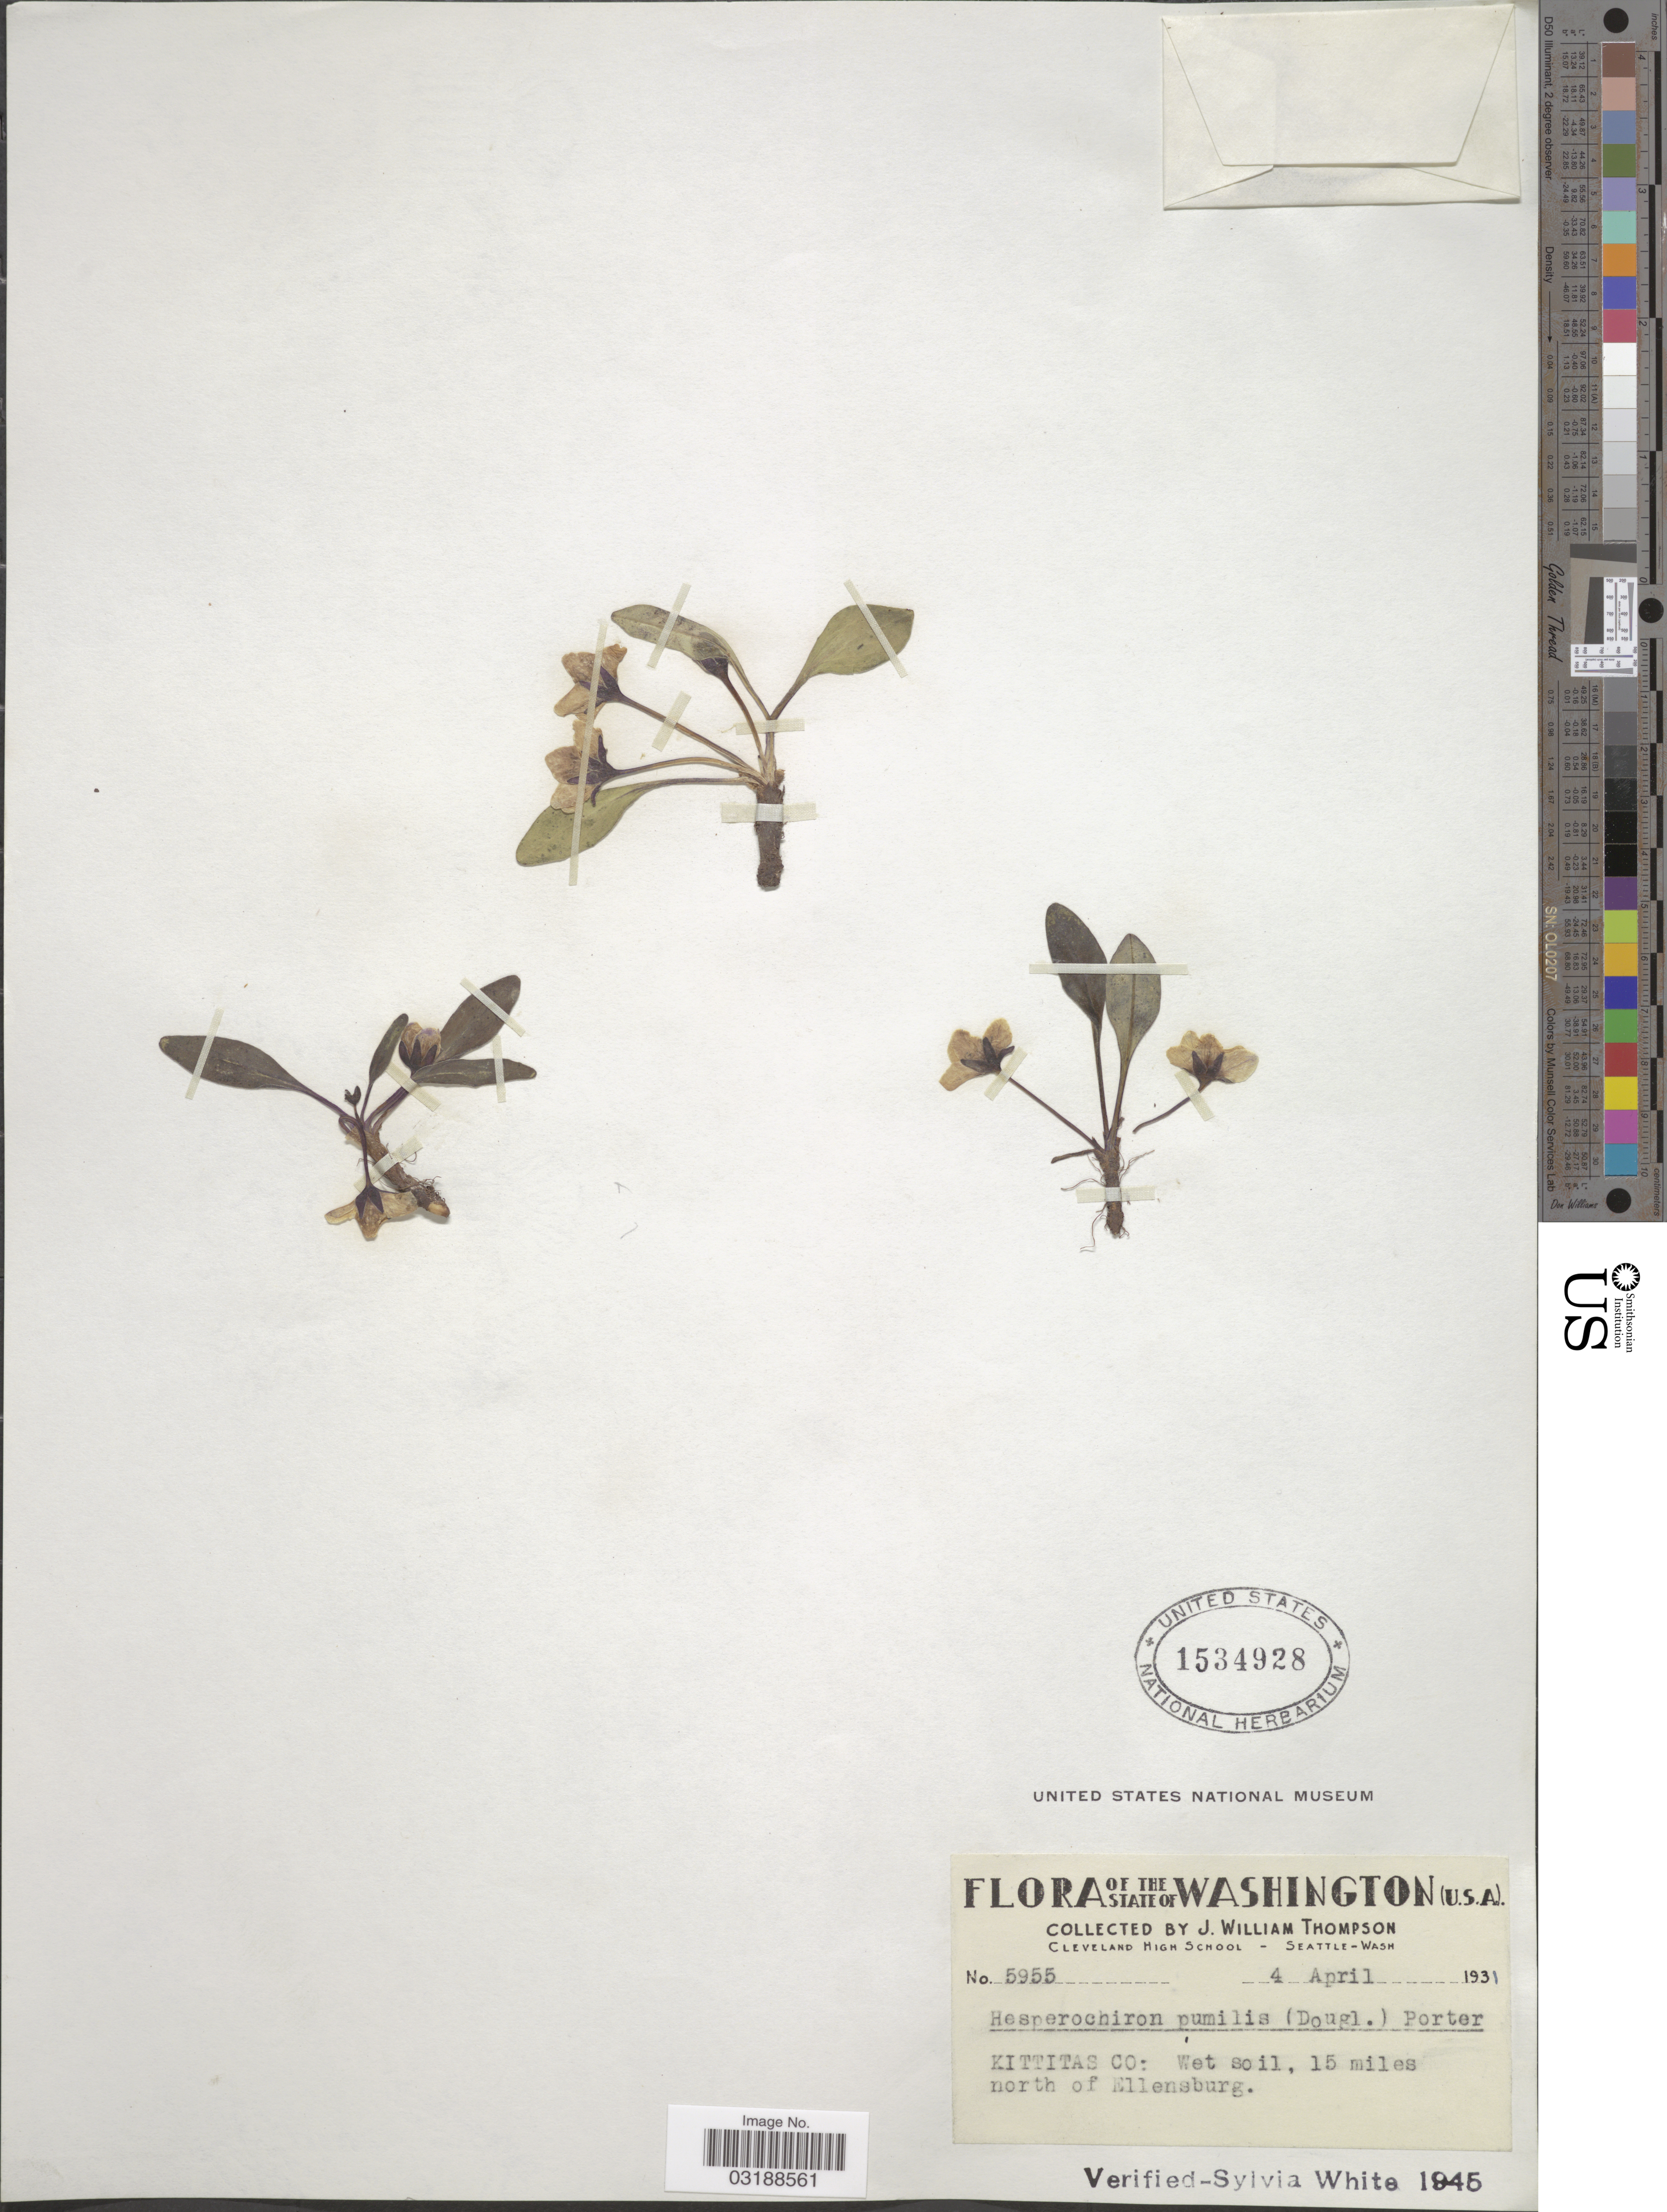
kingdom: Plantae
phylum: Tracheophyta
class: Magnoliopsida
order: Boraginales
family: Hydrophyllaceae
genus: Hesperochiron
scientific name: Hesperochiron pumilus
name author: (Griseb.) Porter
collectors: J. W. Thompson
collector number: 5955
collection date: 1931-04-04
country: United States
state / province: Washington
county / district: Kittitas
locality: Kittitas Co: Wet soil, 15 miles north of Ellensburg.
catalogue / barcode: US 1534928